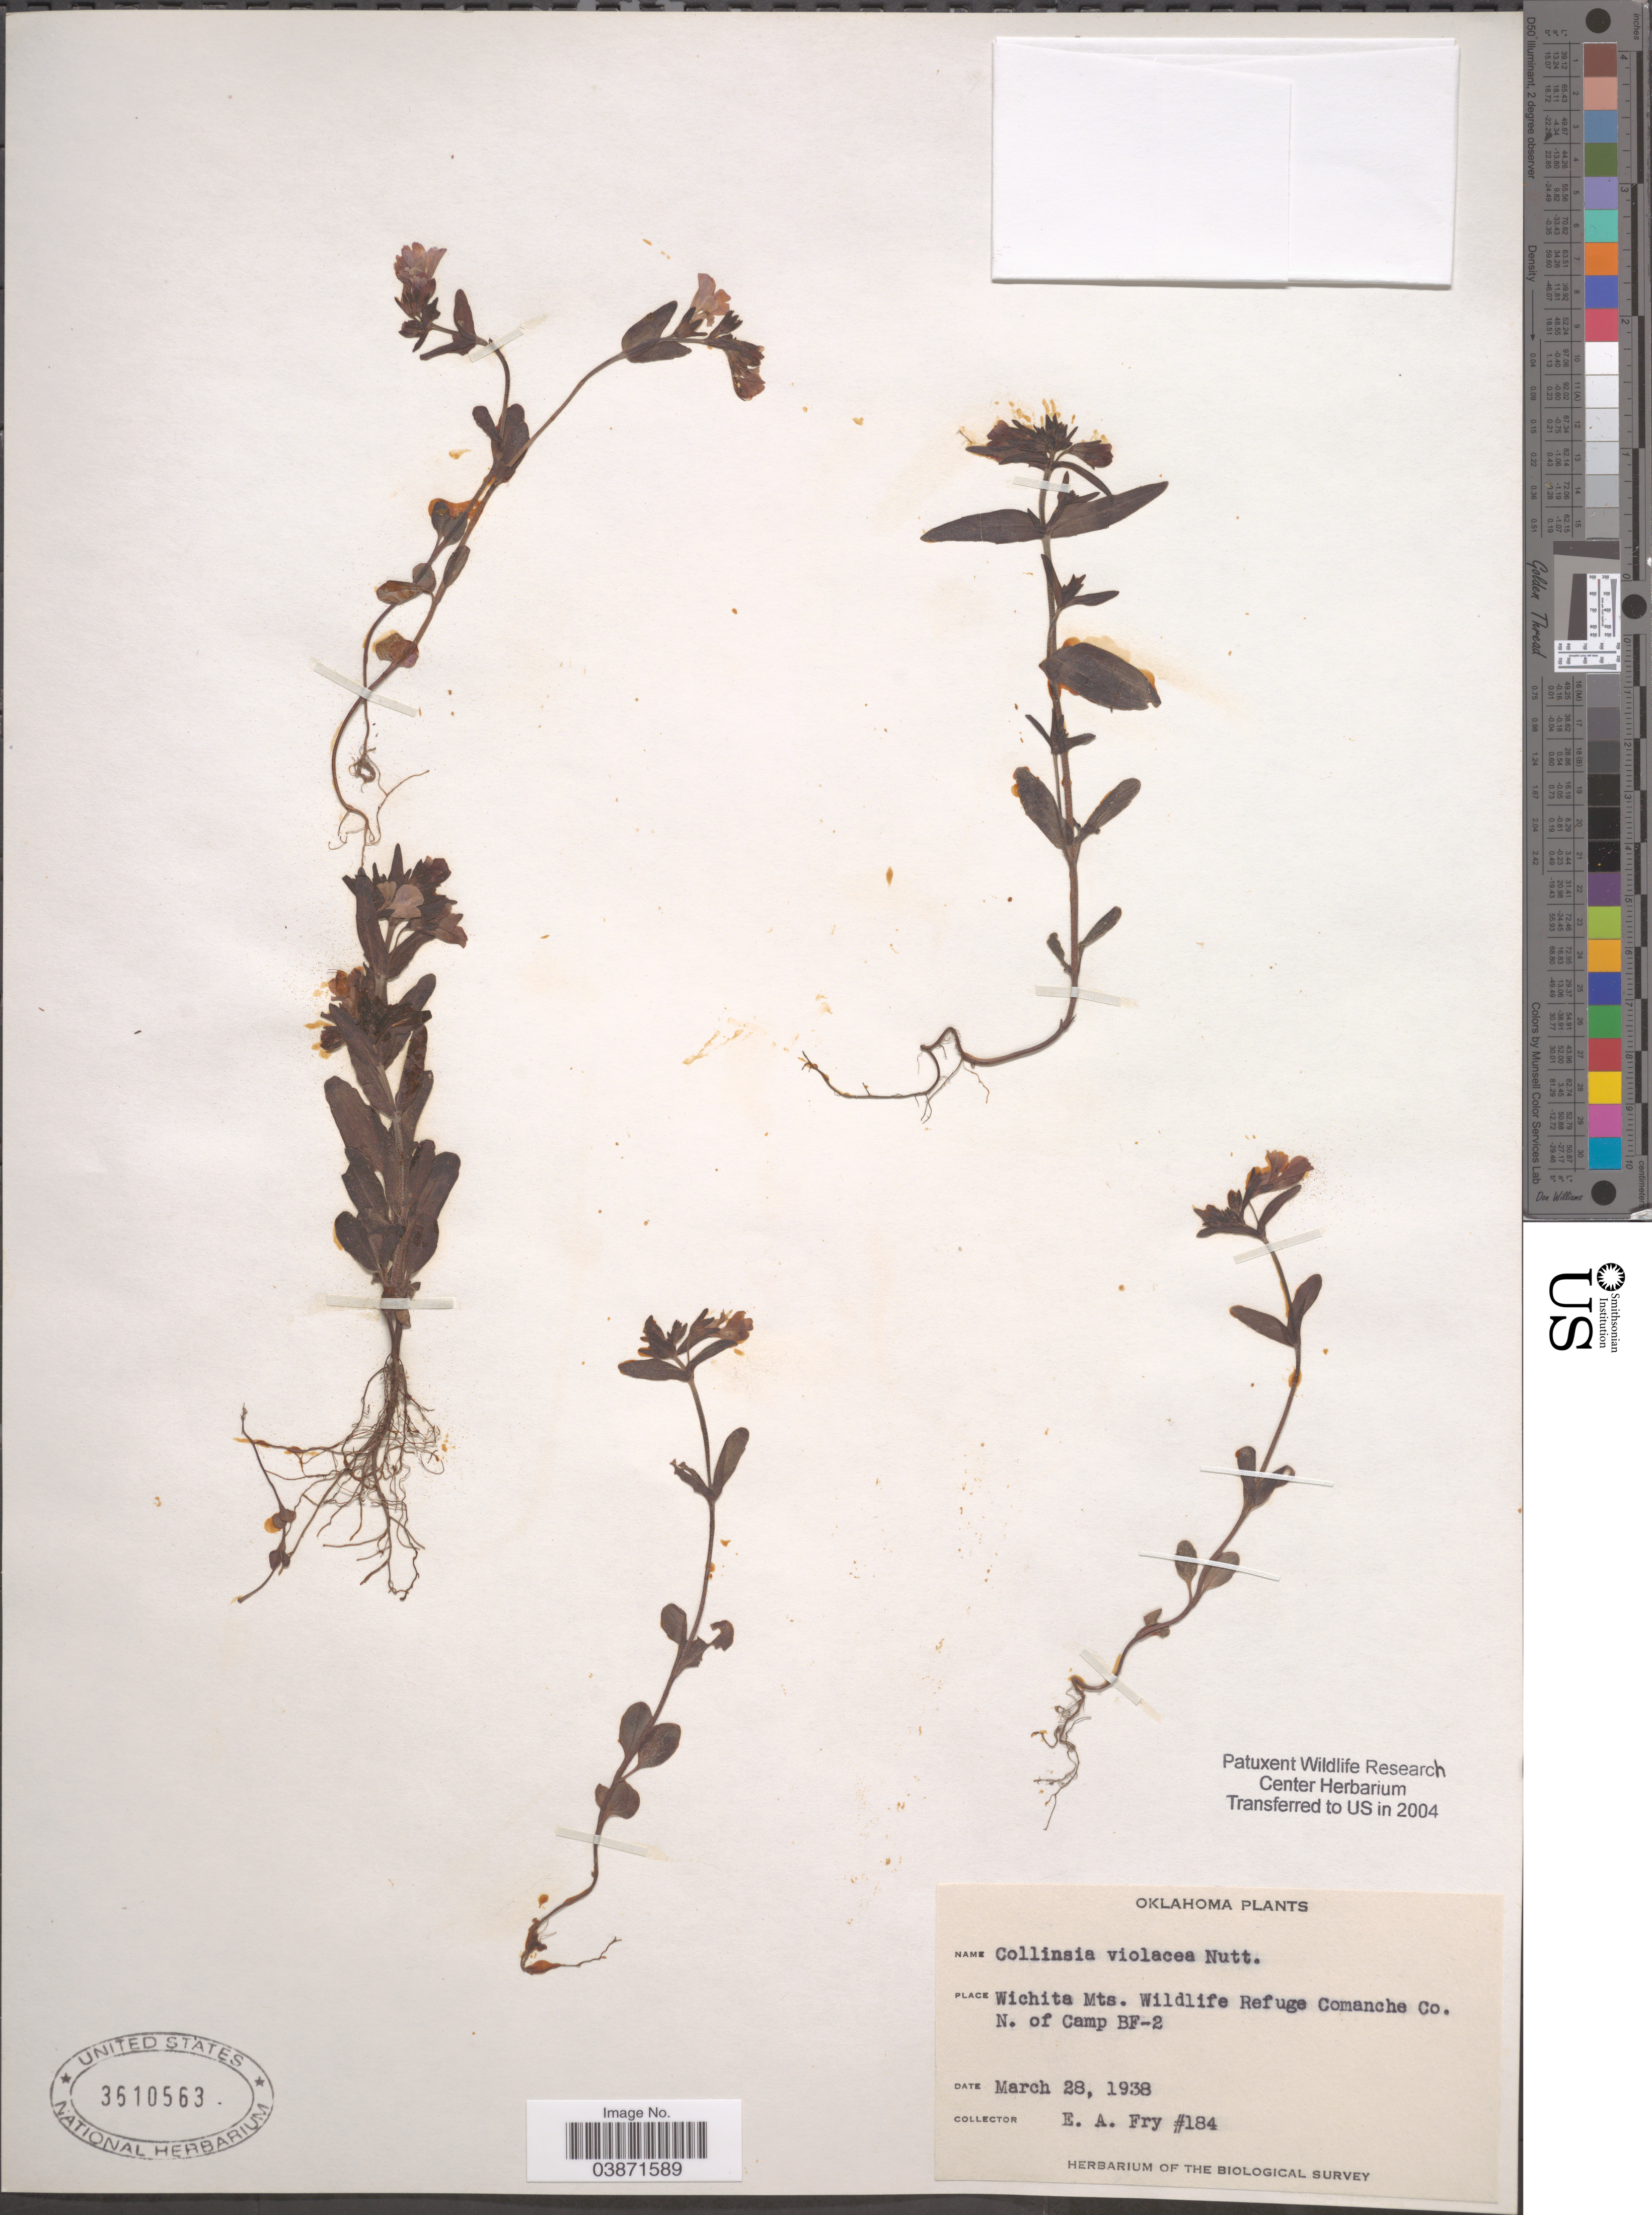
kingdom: Plantae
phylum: Tracheophyta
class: Magnoliopsida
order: Lamiales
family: Plantaginaceae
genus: Collinsia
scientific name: Collinsia violacea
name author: Nutt.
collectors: E. Fry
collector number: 184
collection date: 1938-03-28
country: United States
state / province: Oklahoma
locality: Wichita Mts. Wildlife Refuge Comanche Co. N. of Camp BF-2.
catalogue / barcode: US 3610563